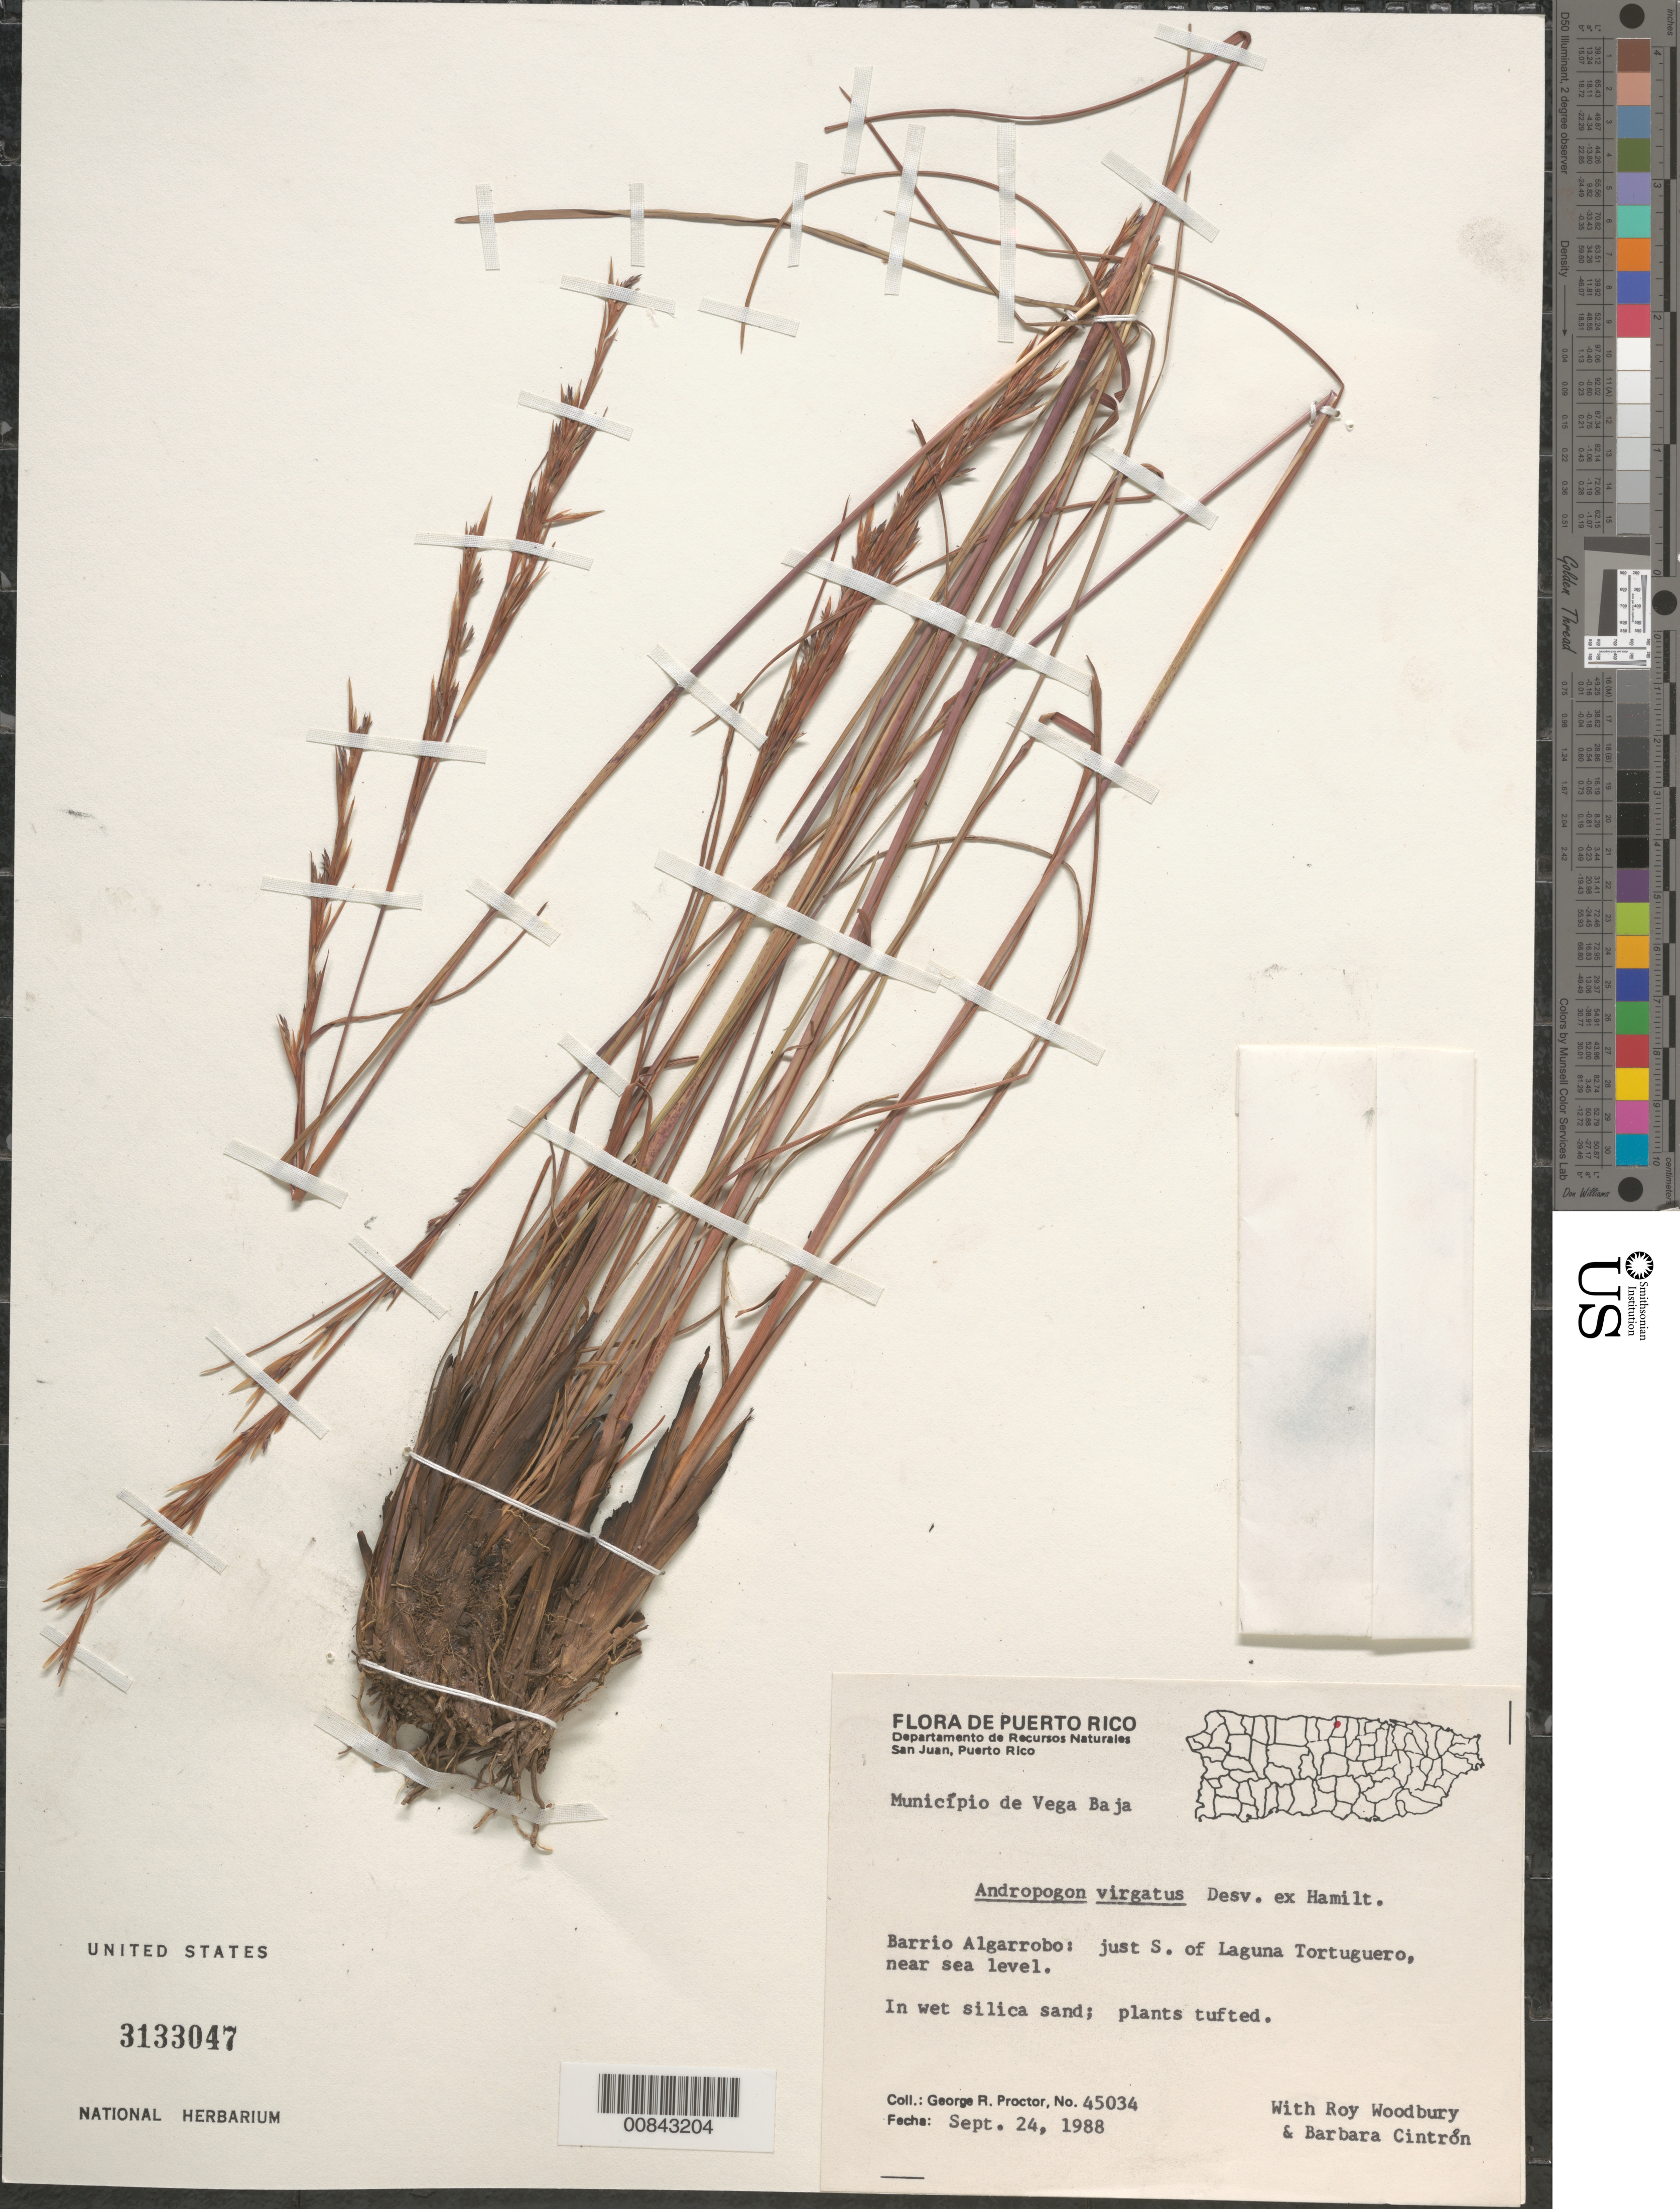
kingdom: Plantae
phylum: Tracheophyta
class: Liliopsida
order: Poales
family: Poaceae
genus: Andropogon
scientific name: Andropogon virgatus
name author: Desv. ex Ham.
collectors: G. Proctor, R. Woodbury & B. Cintrón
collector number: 45034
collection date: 1988-09-24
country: Puerto Rico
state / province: Vega Baja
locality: Município de Vega Baja. Barrio Algarrobo: just S. of Laguna Tortuguero.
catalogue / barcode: US 3133047